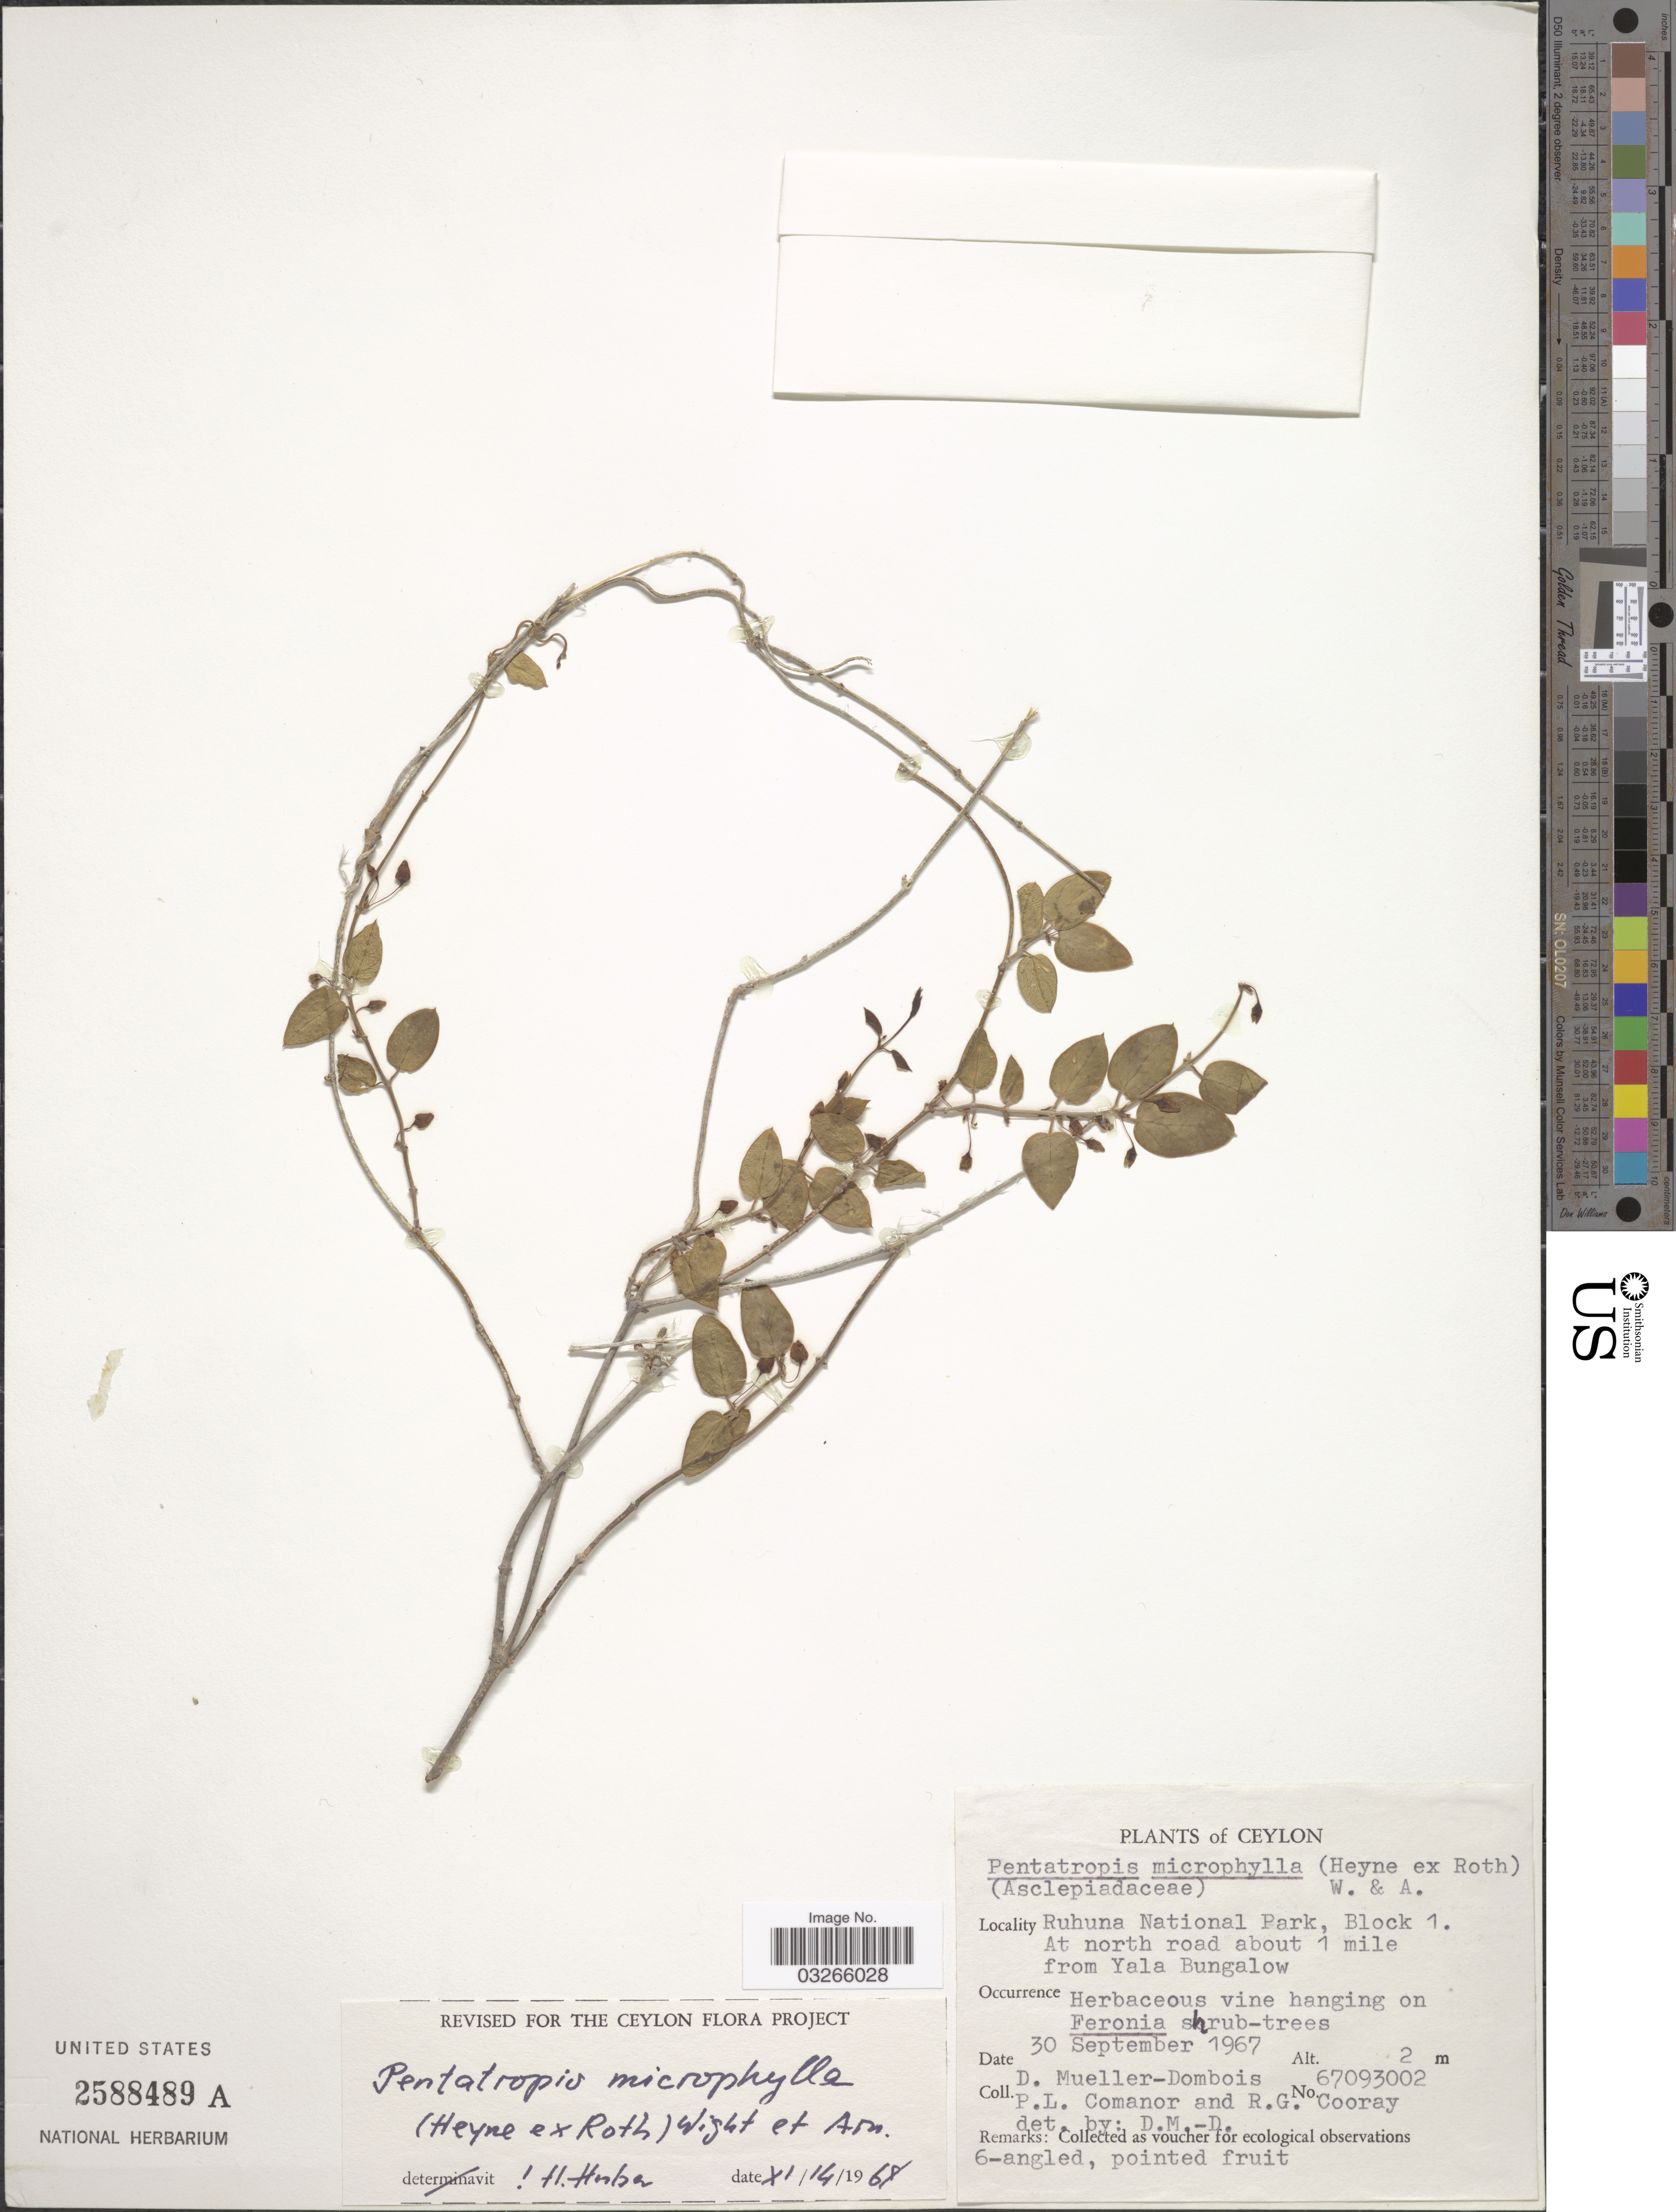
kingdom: Plantae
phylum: Tracheophyta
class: Magnoliopsida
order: Gentianales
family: Apocynaceae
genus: Pentatropis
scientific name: Pentatropis microphylla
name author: (A. Roth ex Schult.) Wight & Arn.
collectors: D. Mueller-Dombois, P. Comanor & R. Cooray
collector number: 67093002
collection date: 1967-09-30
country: Sri Lanka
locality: Ceylon. Ruhuna National Park, Block 1. At north road about 1 mile from Yala Bungalow.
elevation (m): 2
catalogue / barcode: US 2588489A